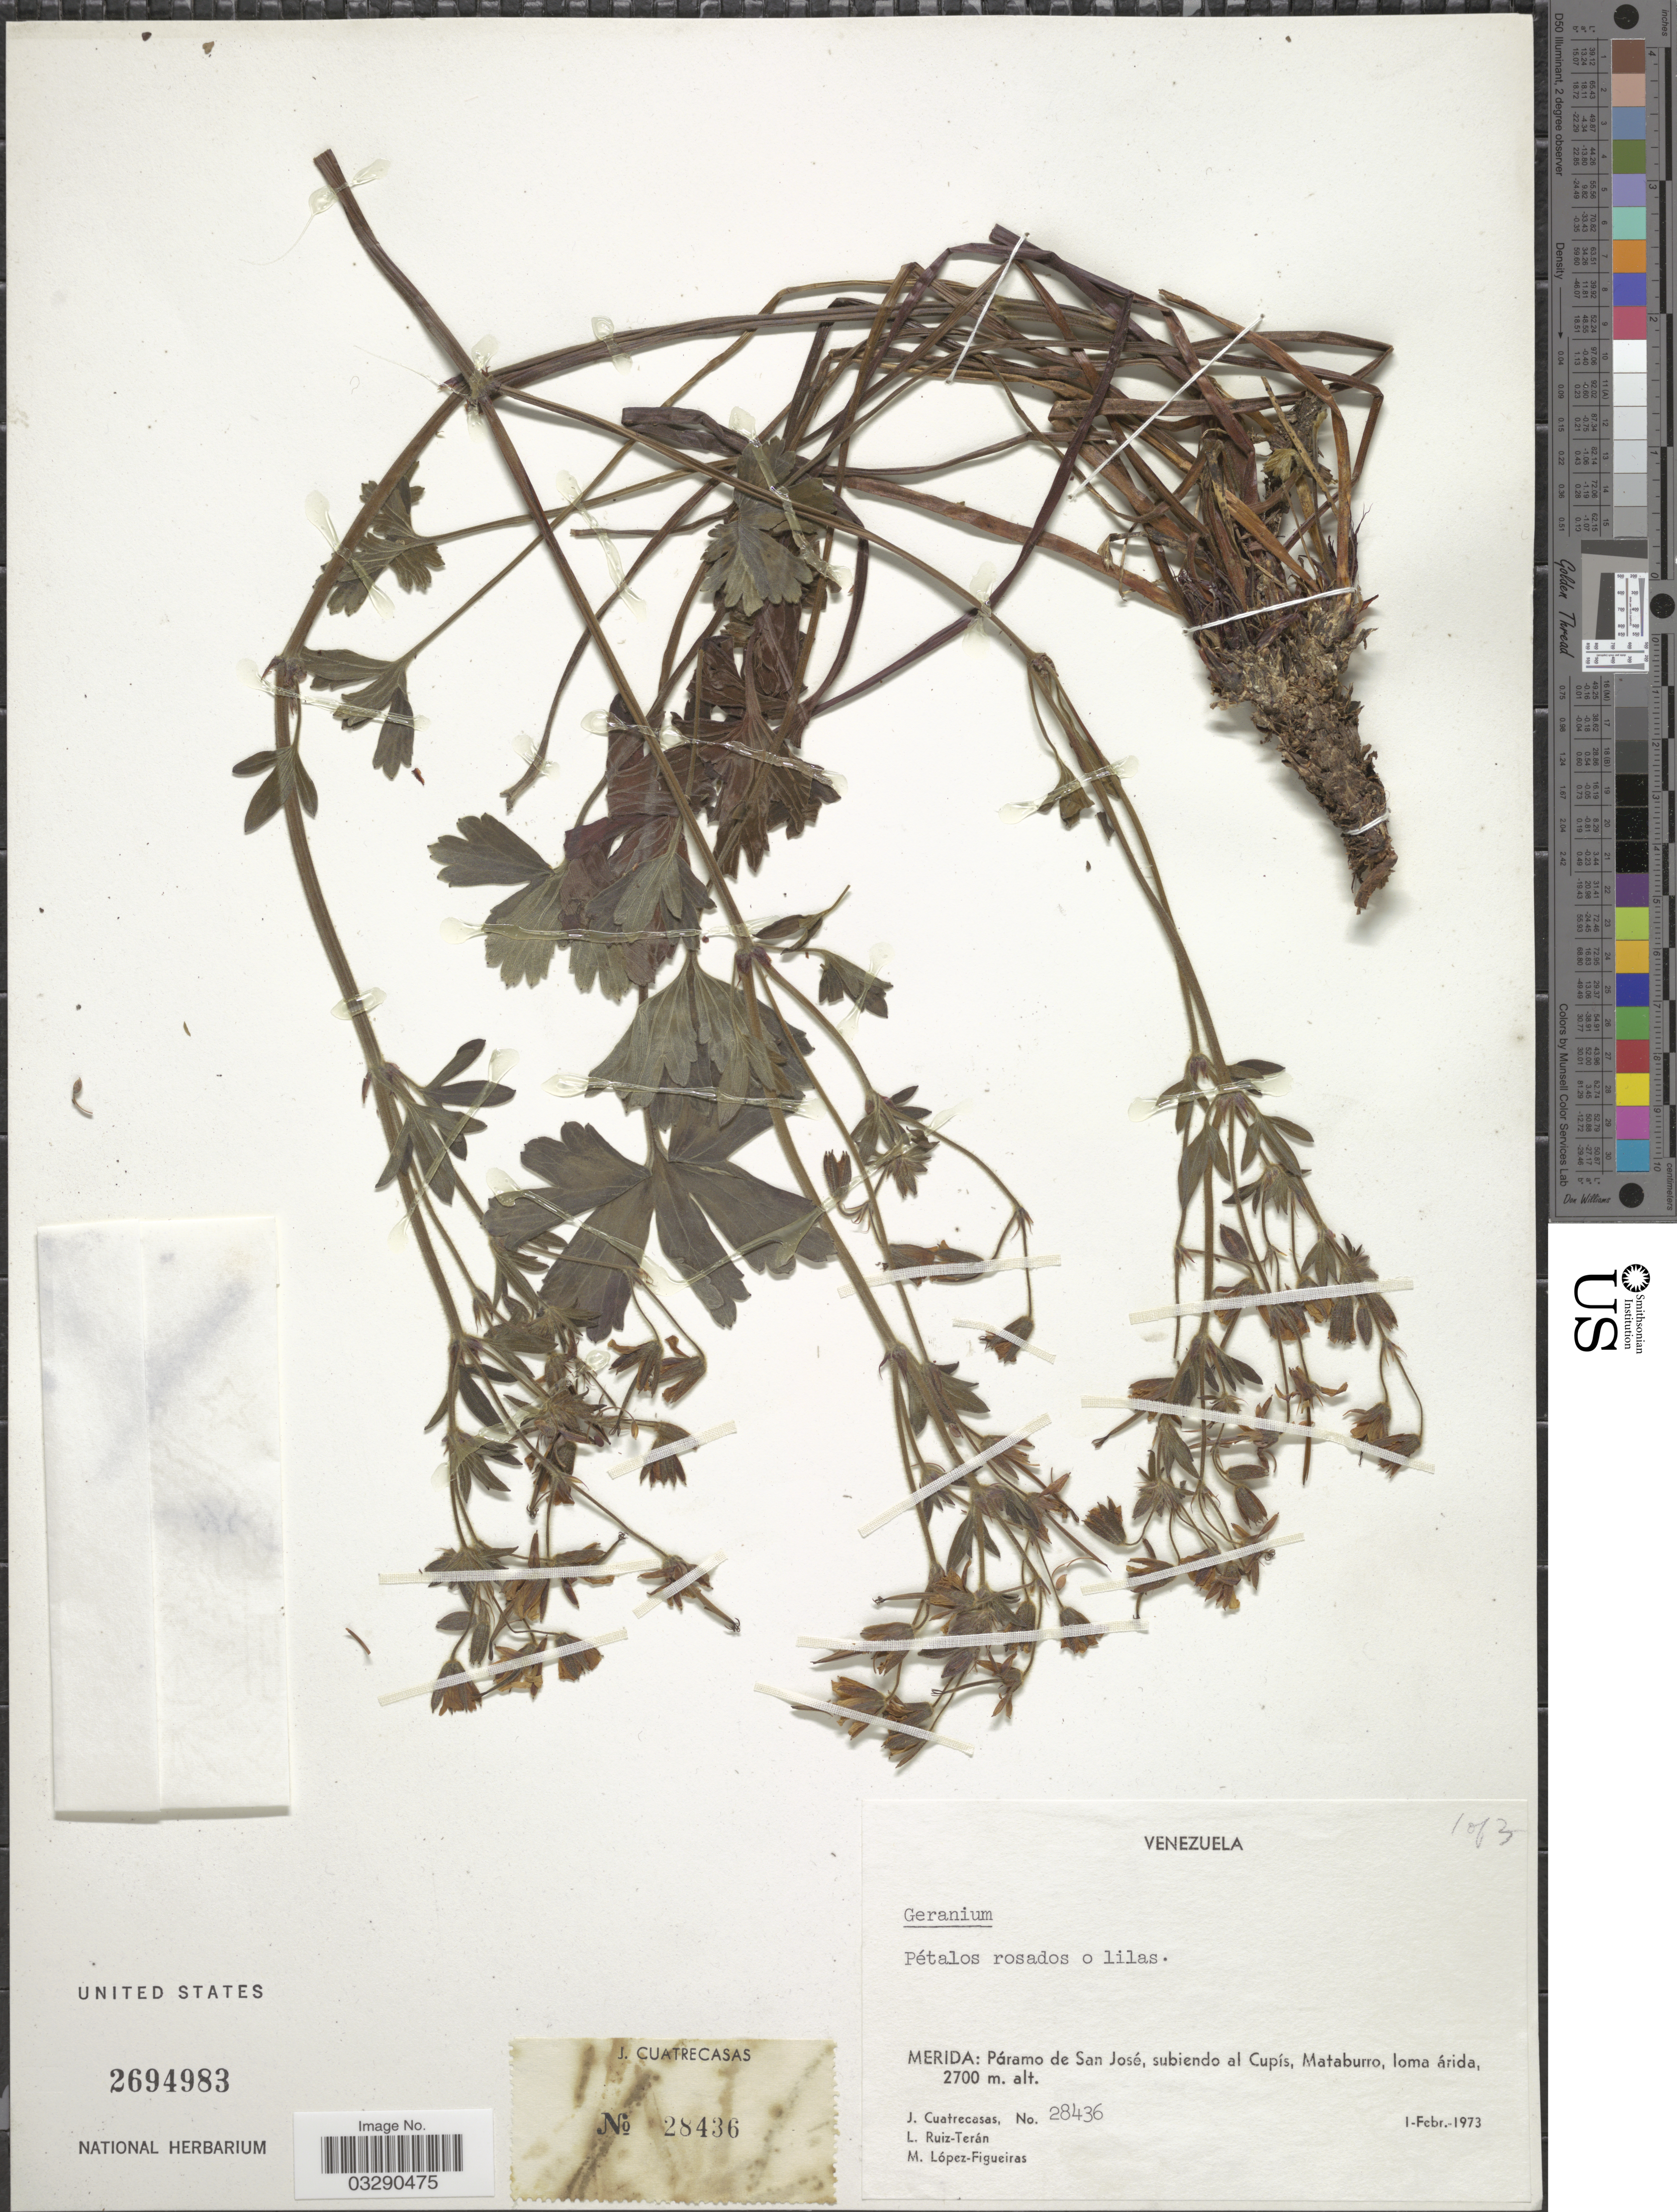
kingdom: Plantae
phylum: Tracheophyta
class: Magnoliopsida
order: Geraniales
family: Geraniaceae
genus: Geranium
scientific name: Geranium sp.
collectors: J. Cuatrecasas, L. E. Ruíz-Terán & M. López Figueiras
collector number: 28436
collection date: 1973-02-01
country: Venezuela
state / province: Mérida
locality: Páramo de San José, subiendo al Cupís, Mataburro.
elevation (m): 2700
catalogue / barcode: US 2694983